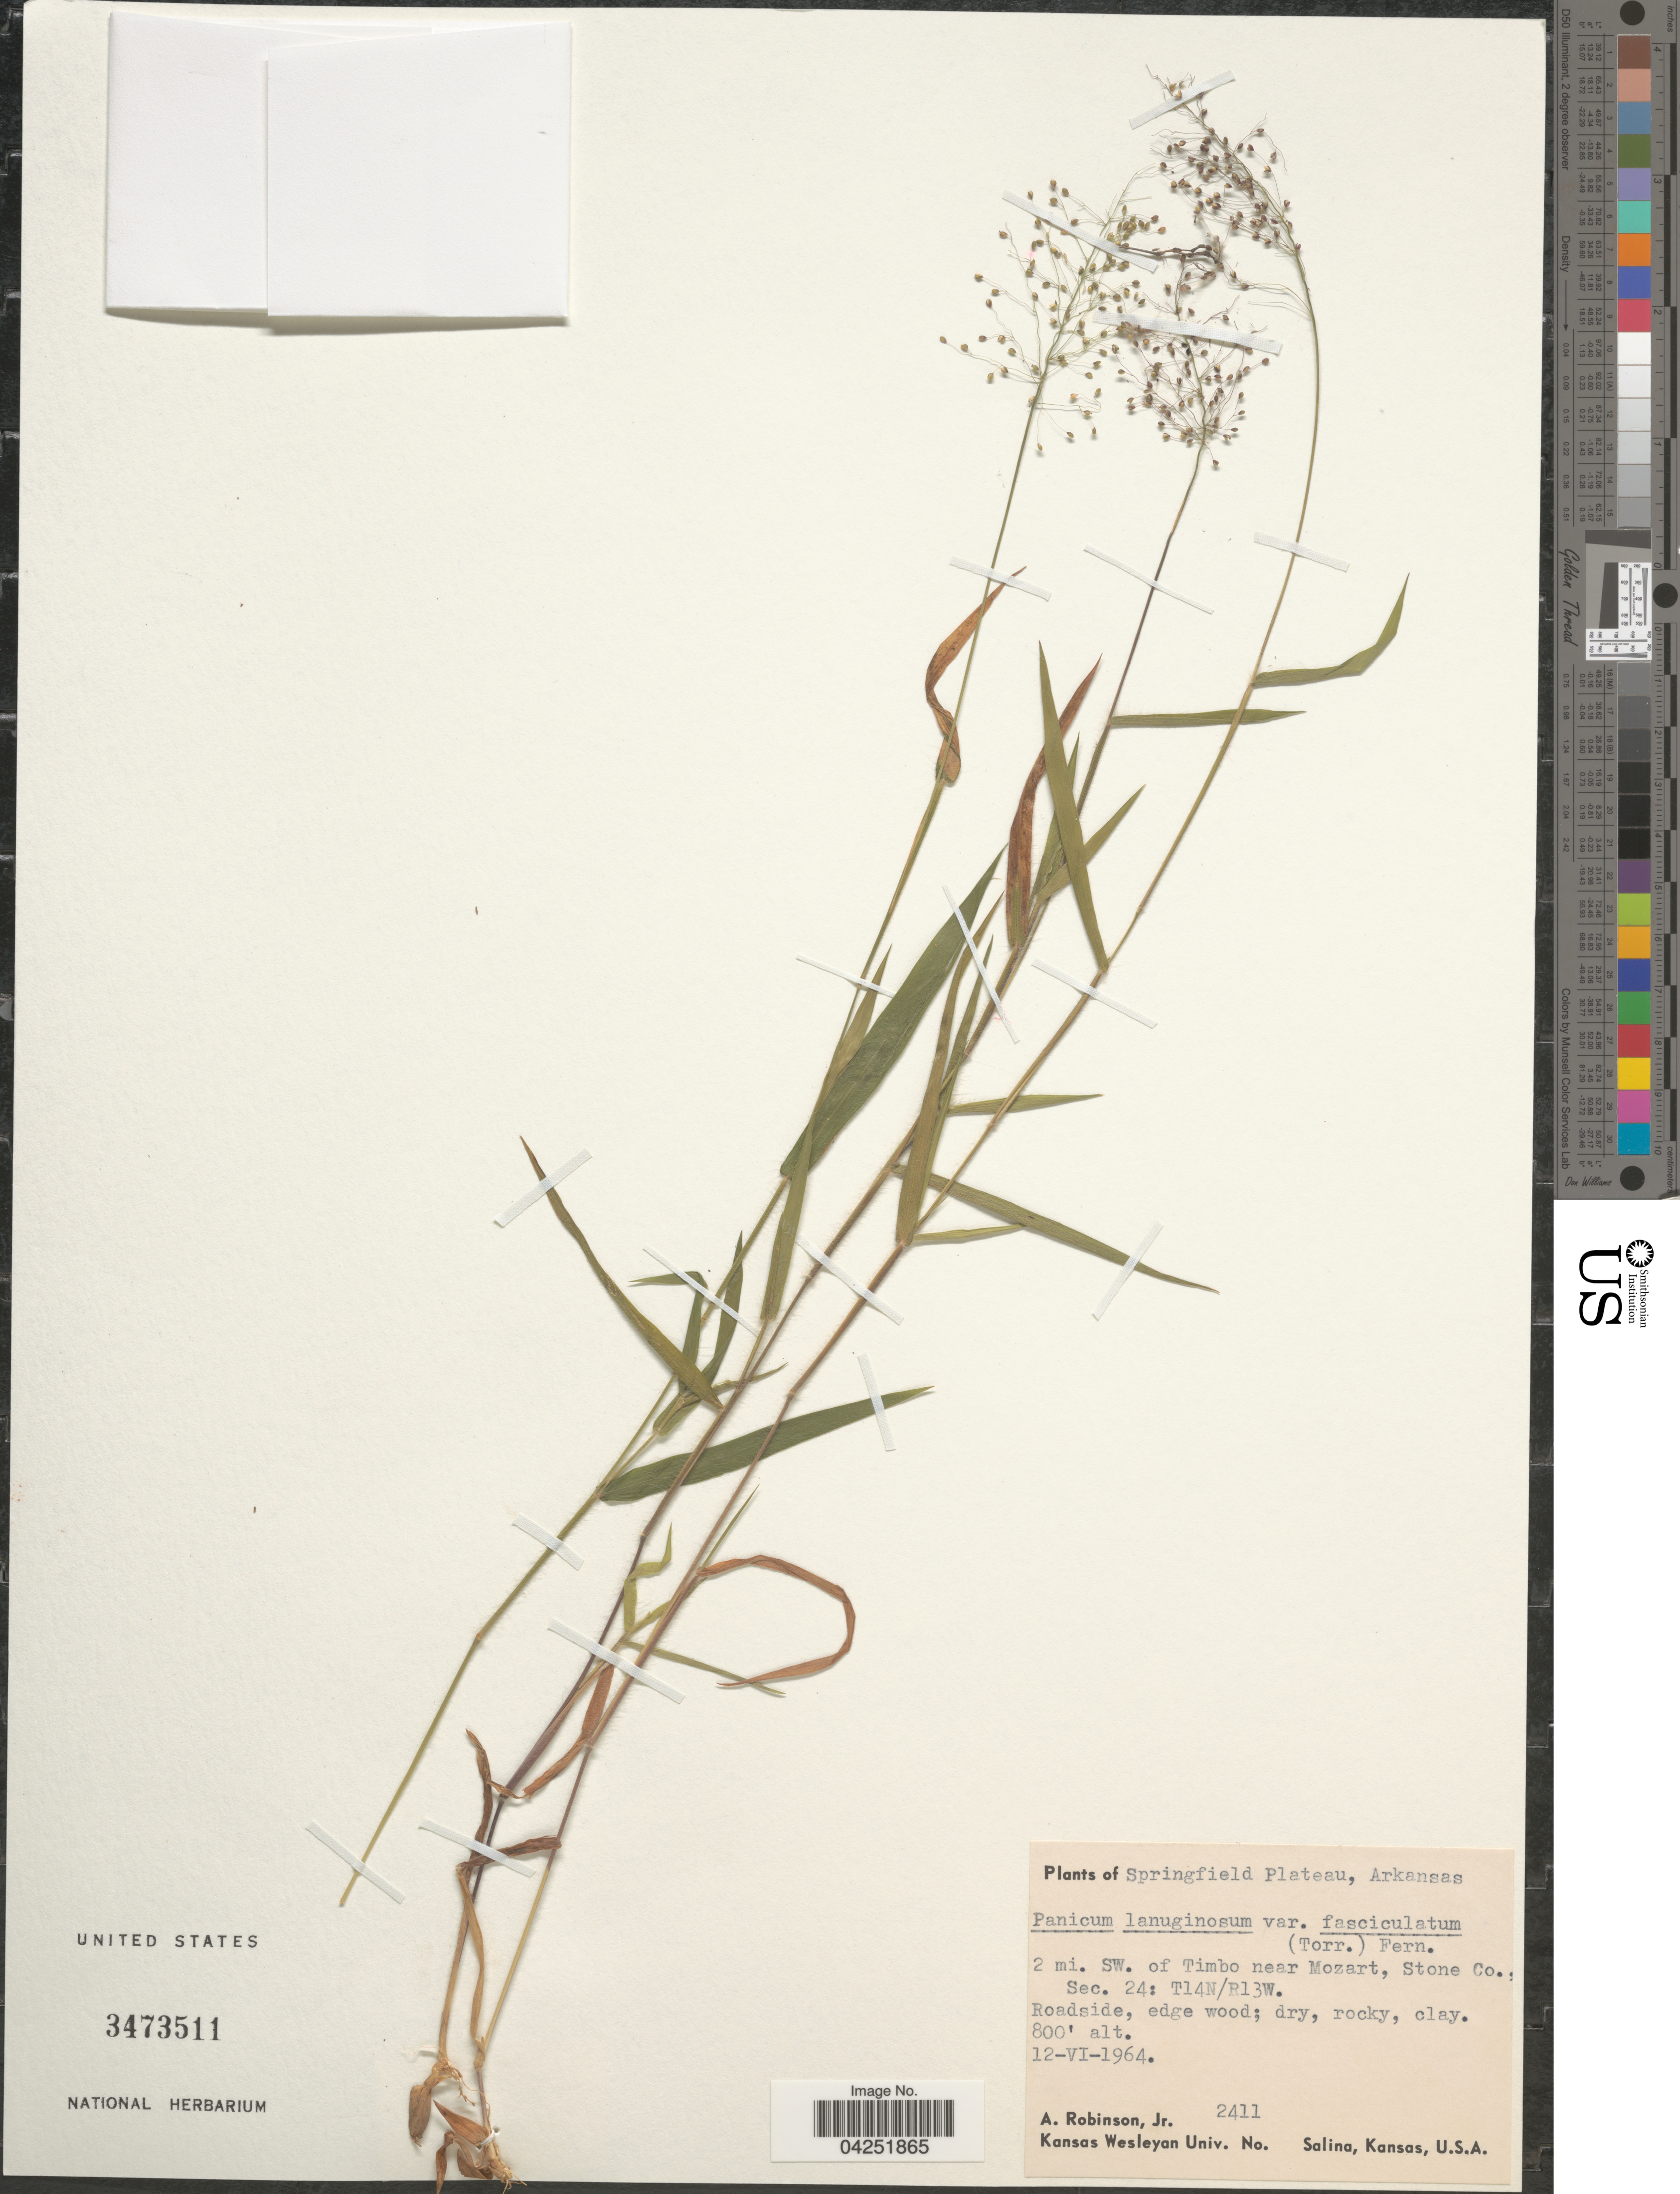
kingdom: Plantae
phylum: Tracheophyta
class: Liliopsida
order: Poales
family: Poaceae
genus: Dichanthelium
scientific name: Dichanthelium acuminatum var. fasciculatum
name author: (Torr.) Freckmann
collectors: A. Robinson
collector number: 2411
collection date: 1964-06-12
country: United States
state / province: Arkansas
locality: Springfield Plateau. 2 mi. SW. of Timbo near Mozart, Stone Co.: Sec. 24: T14N/R13W. Roadside, edge wood; dry, rocky, clay.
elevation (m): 244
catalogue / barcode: US 3473511